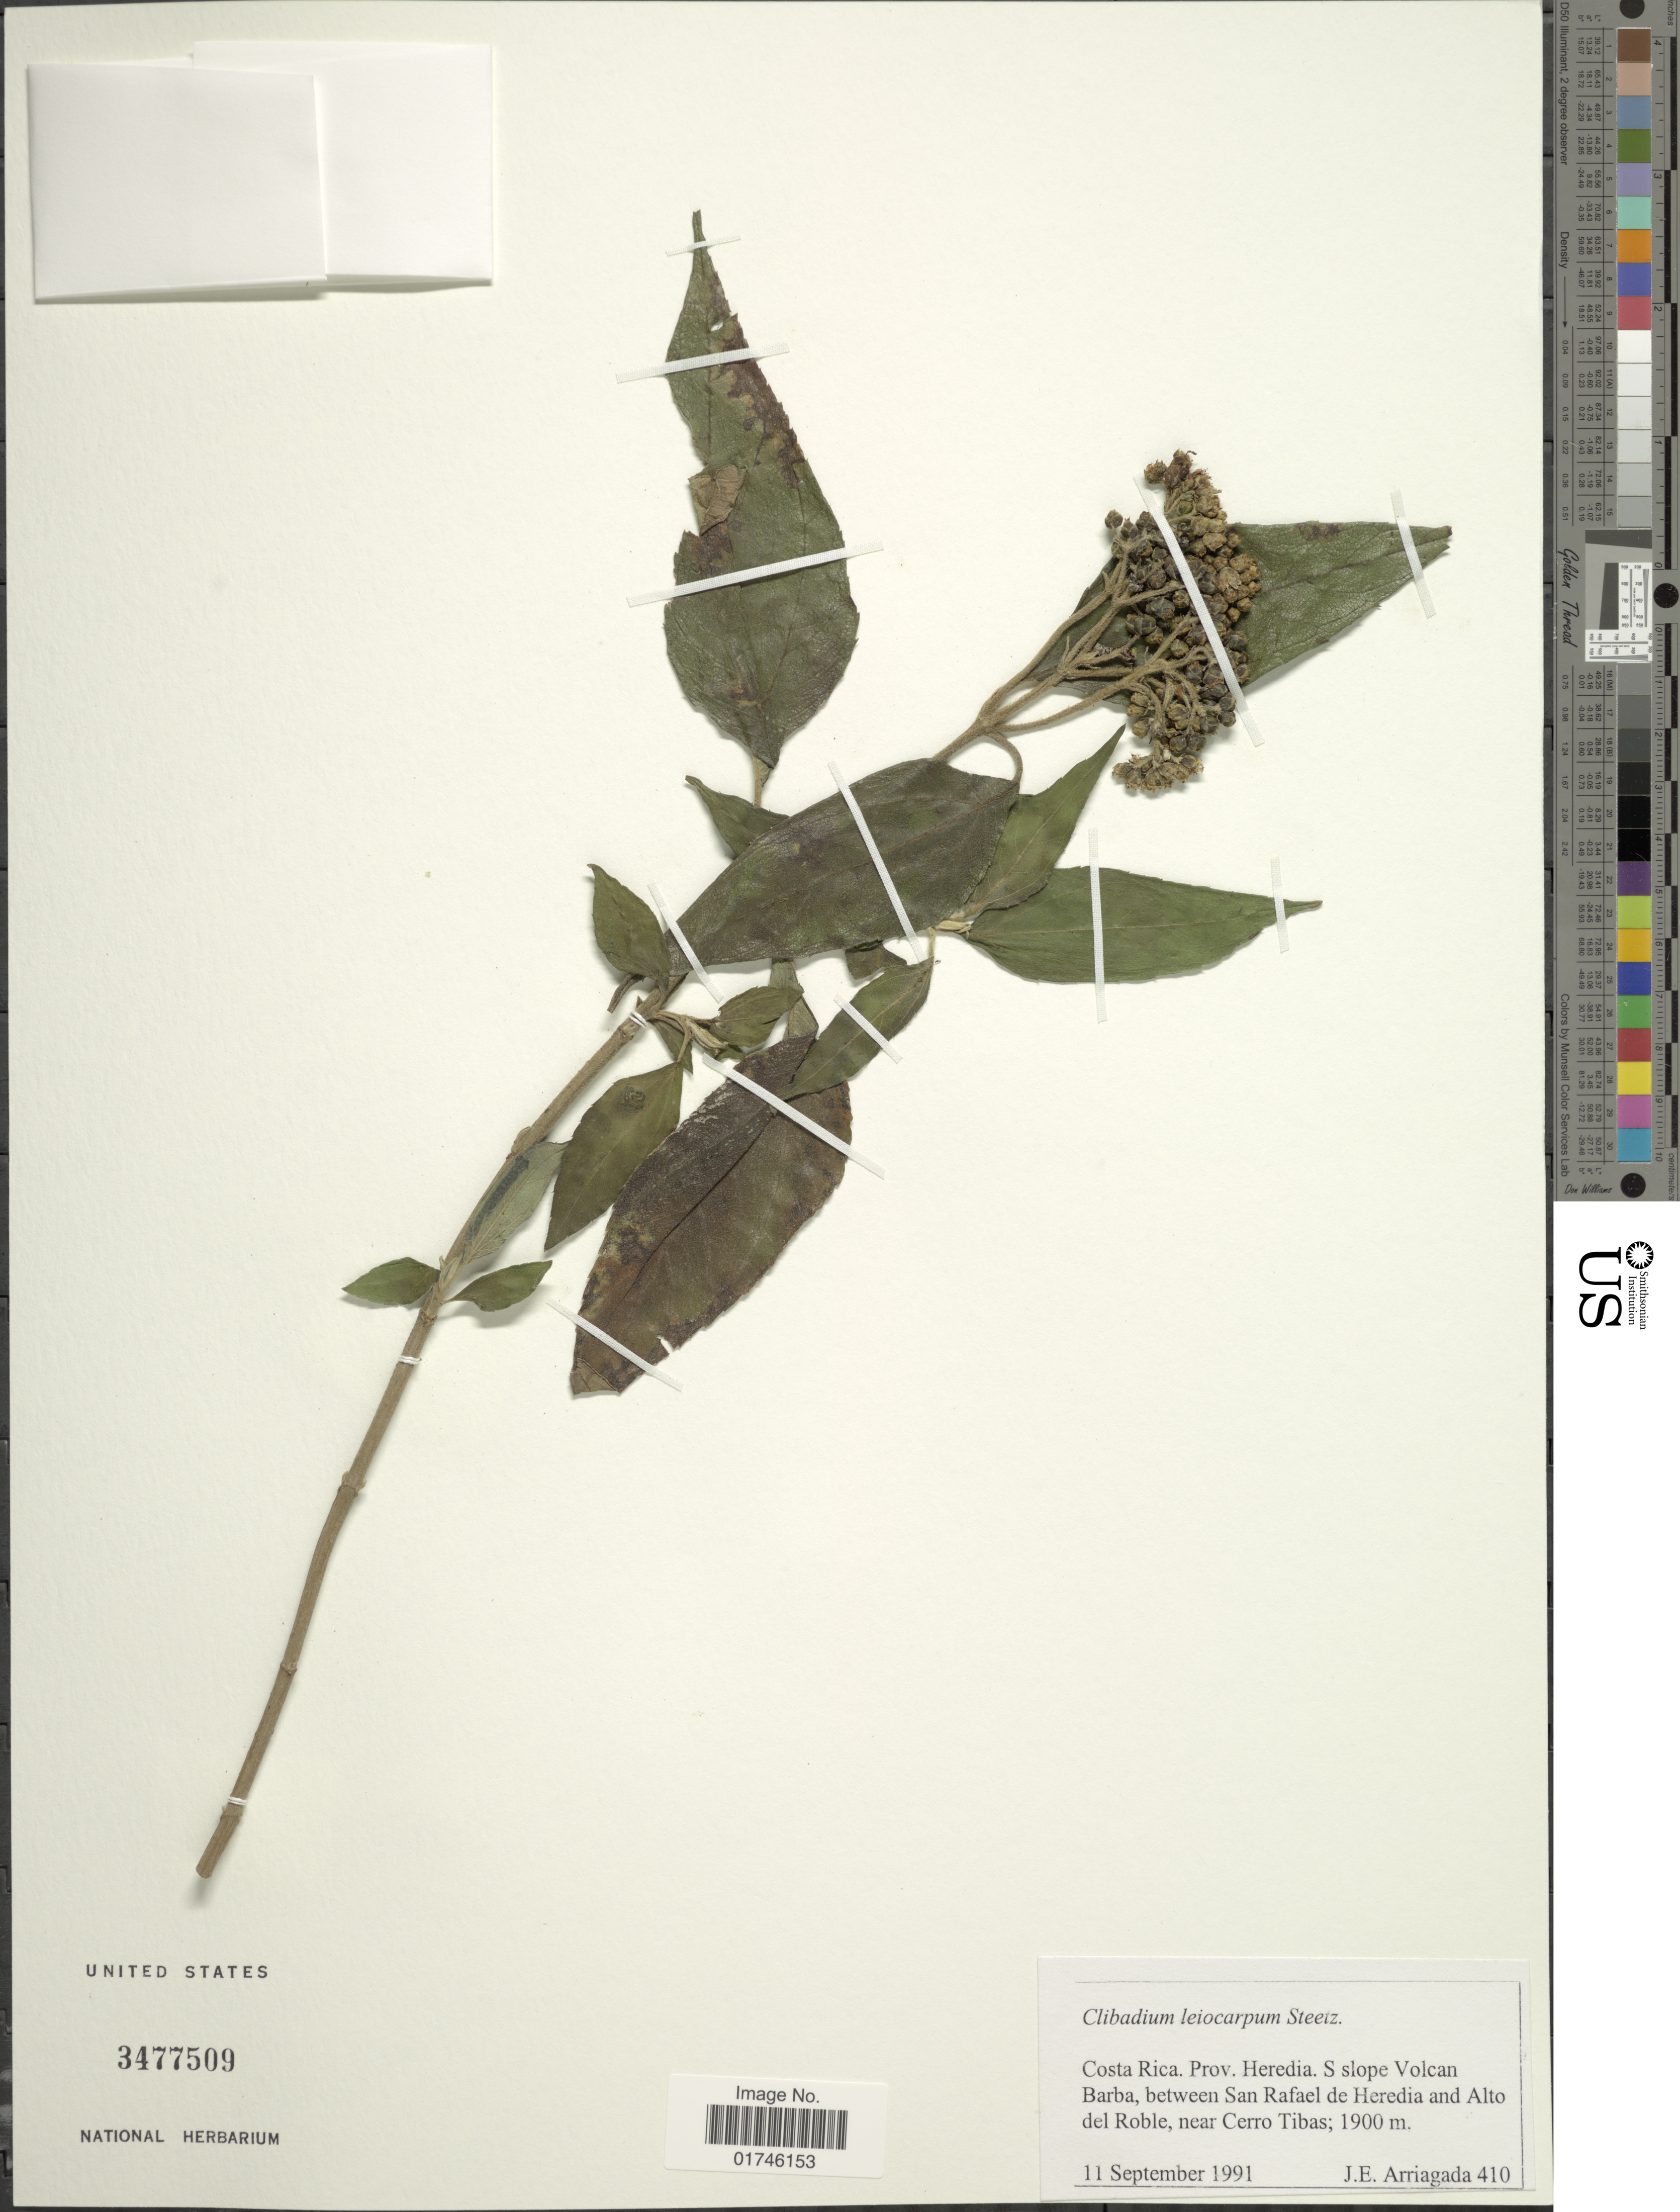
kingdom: Plantae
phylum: Tracheophyta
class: Magnoliopsida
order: Asterales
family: Asteraceae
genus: Clibadium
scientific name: Clibadium leiocarpum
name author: Steetz in Seem.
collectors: J. Arriagada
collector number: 410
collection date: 1991-09-11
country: Costa Rica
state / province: Heredia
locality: Costa Rica, Prov. Heredia. S slope Volcan Barba, between San Rafael de Heredia and Alto del Roble, near Cerro Tibas.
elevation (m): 1900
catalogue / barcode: US 3477509